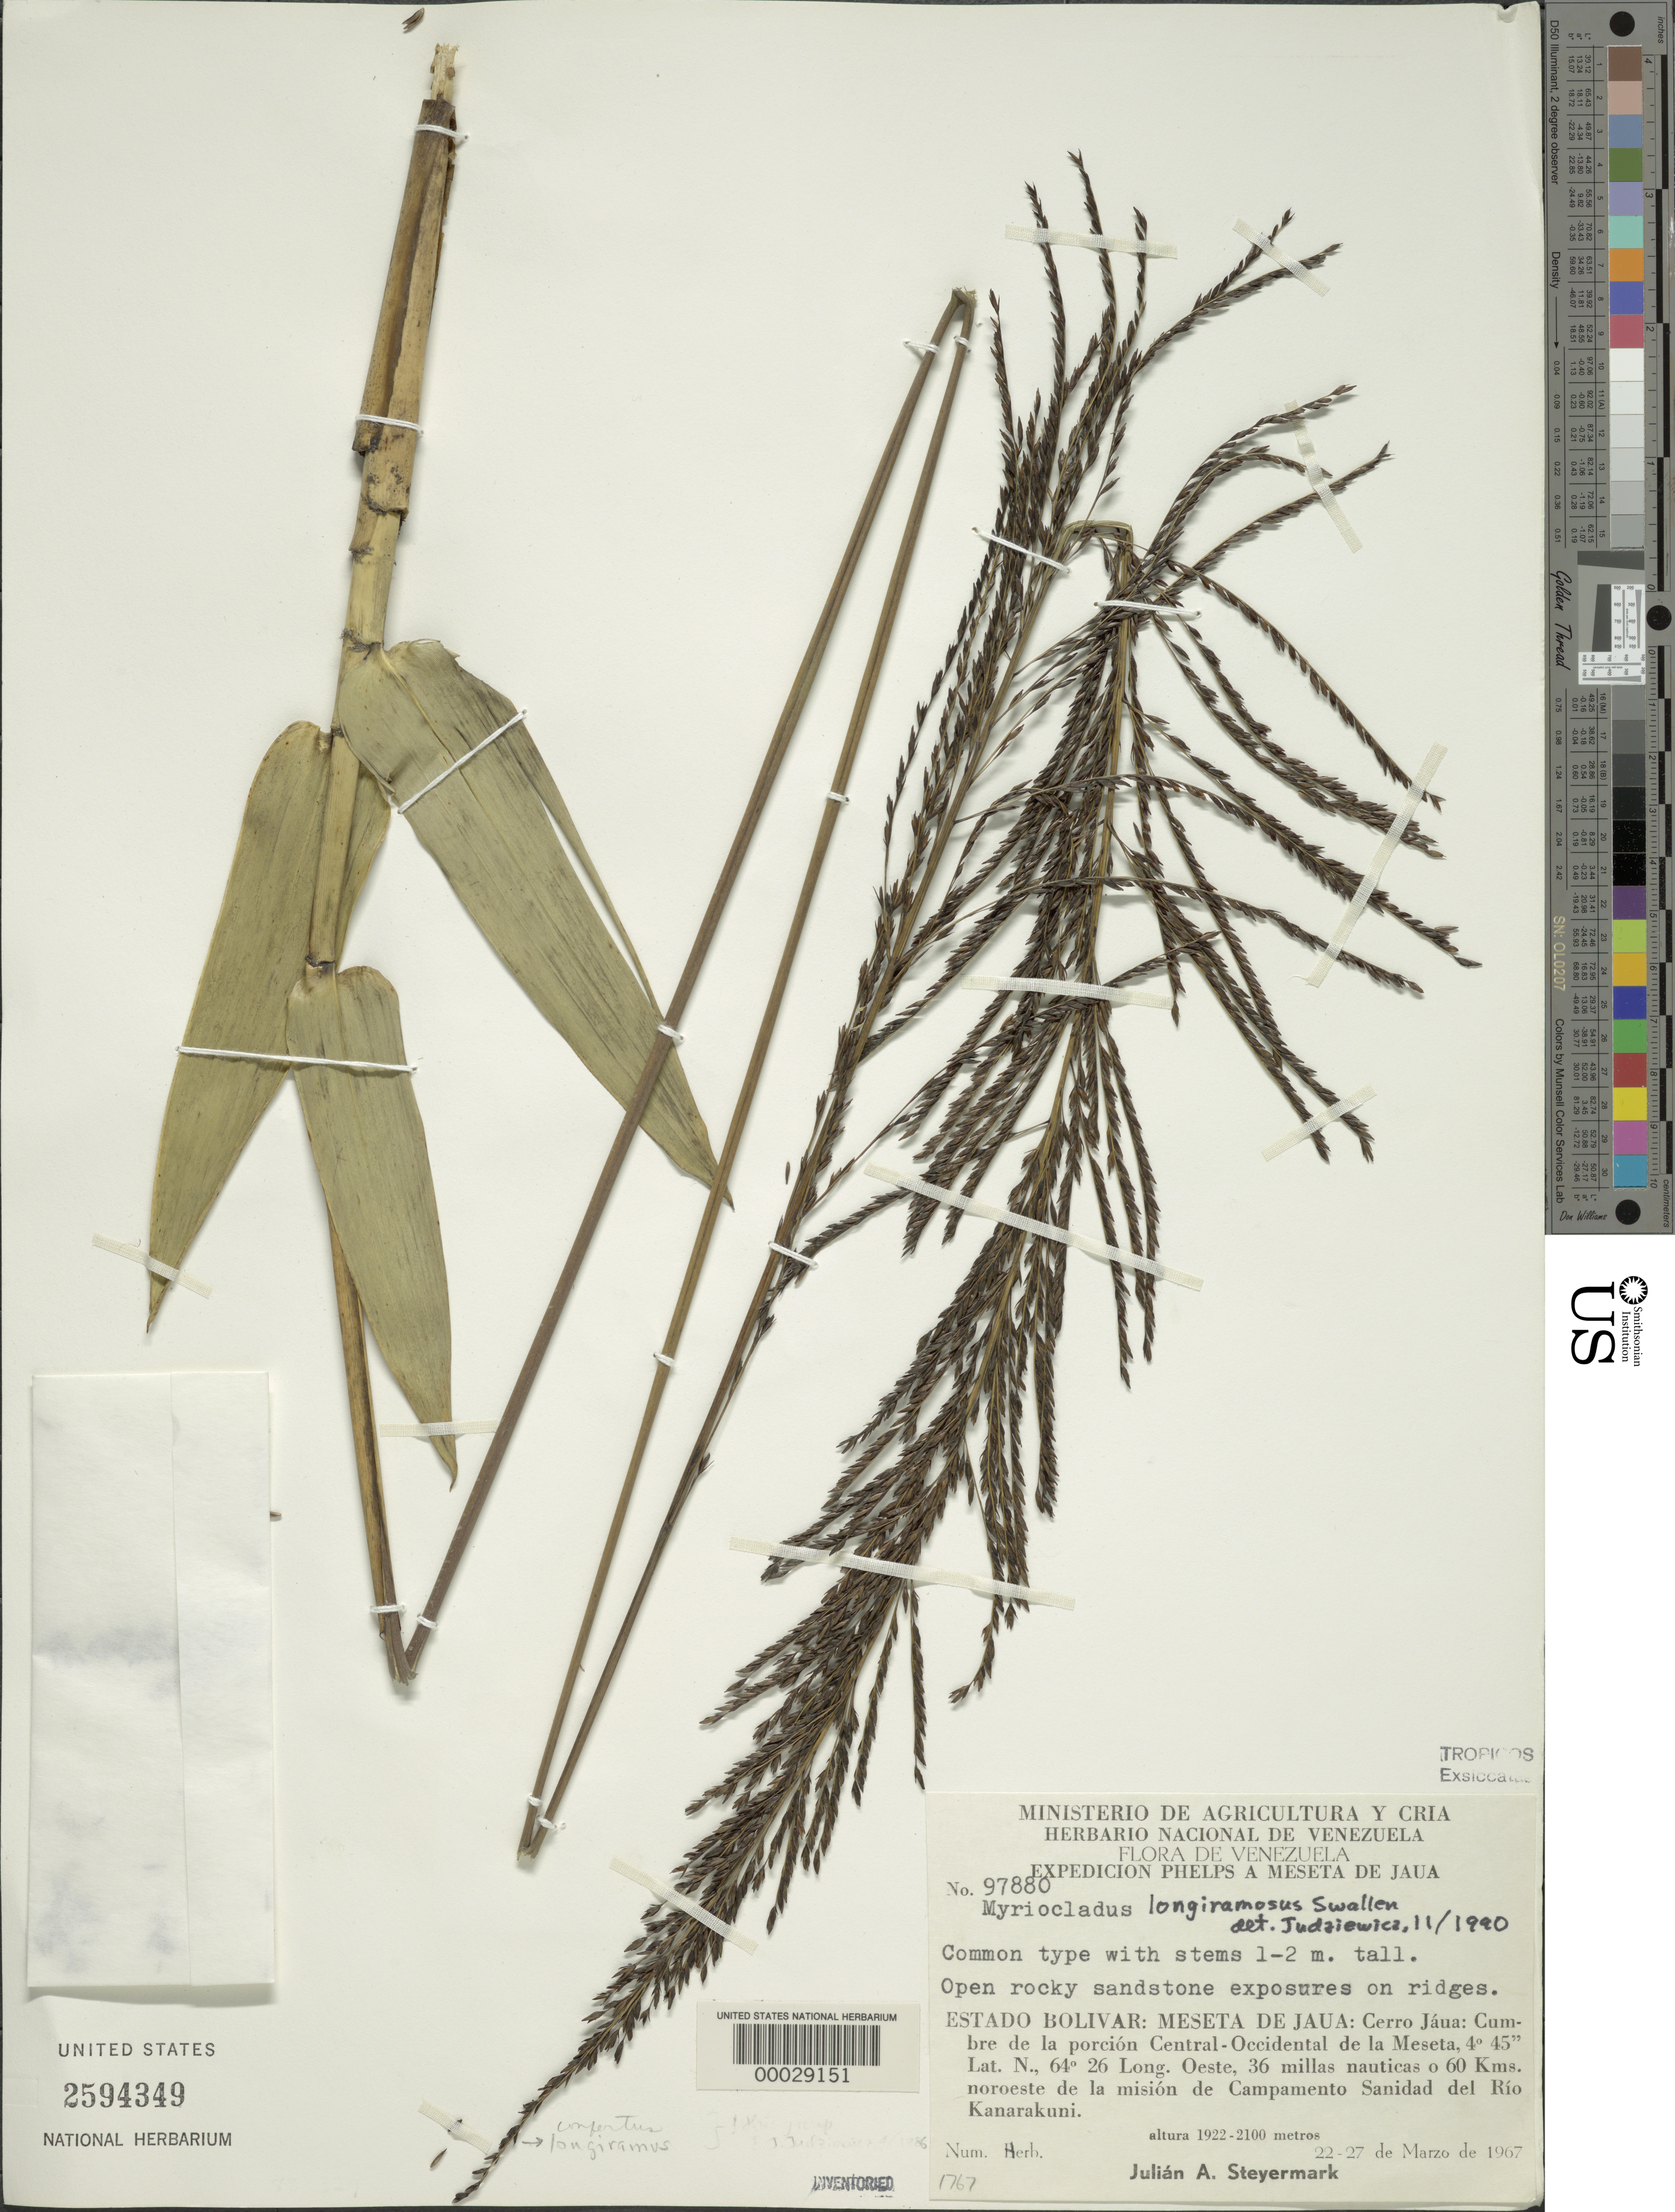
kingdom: Plantae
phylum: Tracheophyta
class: Liliopsida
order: Poales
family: Poaceae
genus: Myriocladus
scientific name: Myriocladus longiramosus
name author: Swallen in Maguire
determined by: Judziewicz, E. J.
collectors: J. Steyermark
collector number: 97880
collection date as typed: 22 Mar 1967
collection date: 1967-03-22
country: Venezuela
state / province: Bolivar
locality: Meseta de jaua: cerro jaua; 60 km ne de la mision de campamento sanidad del rio kanarakuni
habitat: Open rocky sandstone exposures on ridges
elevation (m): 1922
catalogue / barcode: US 2594349